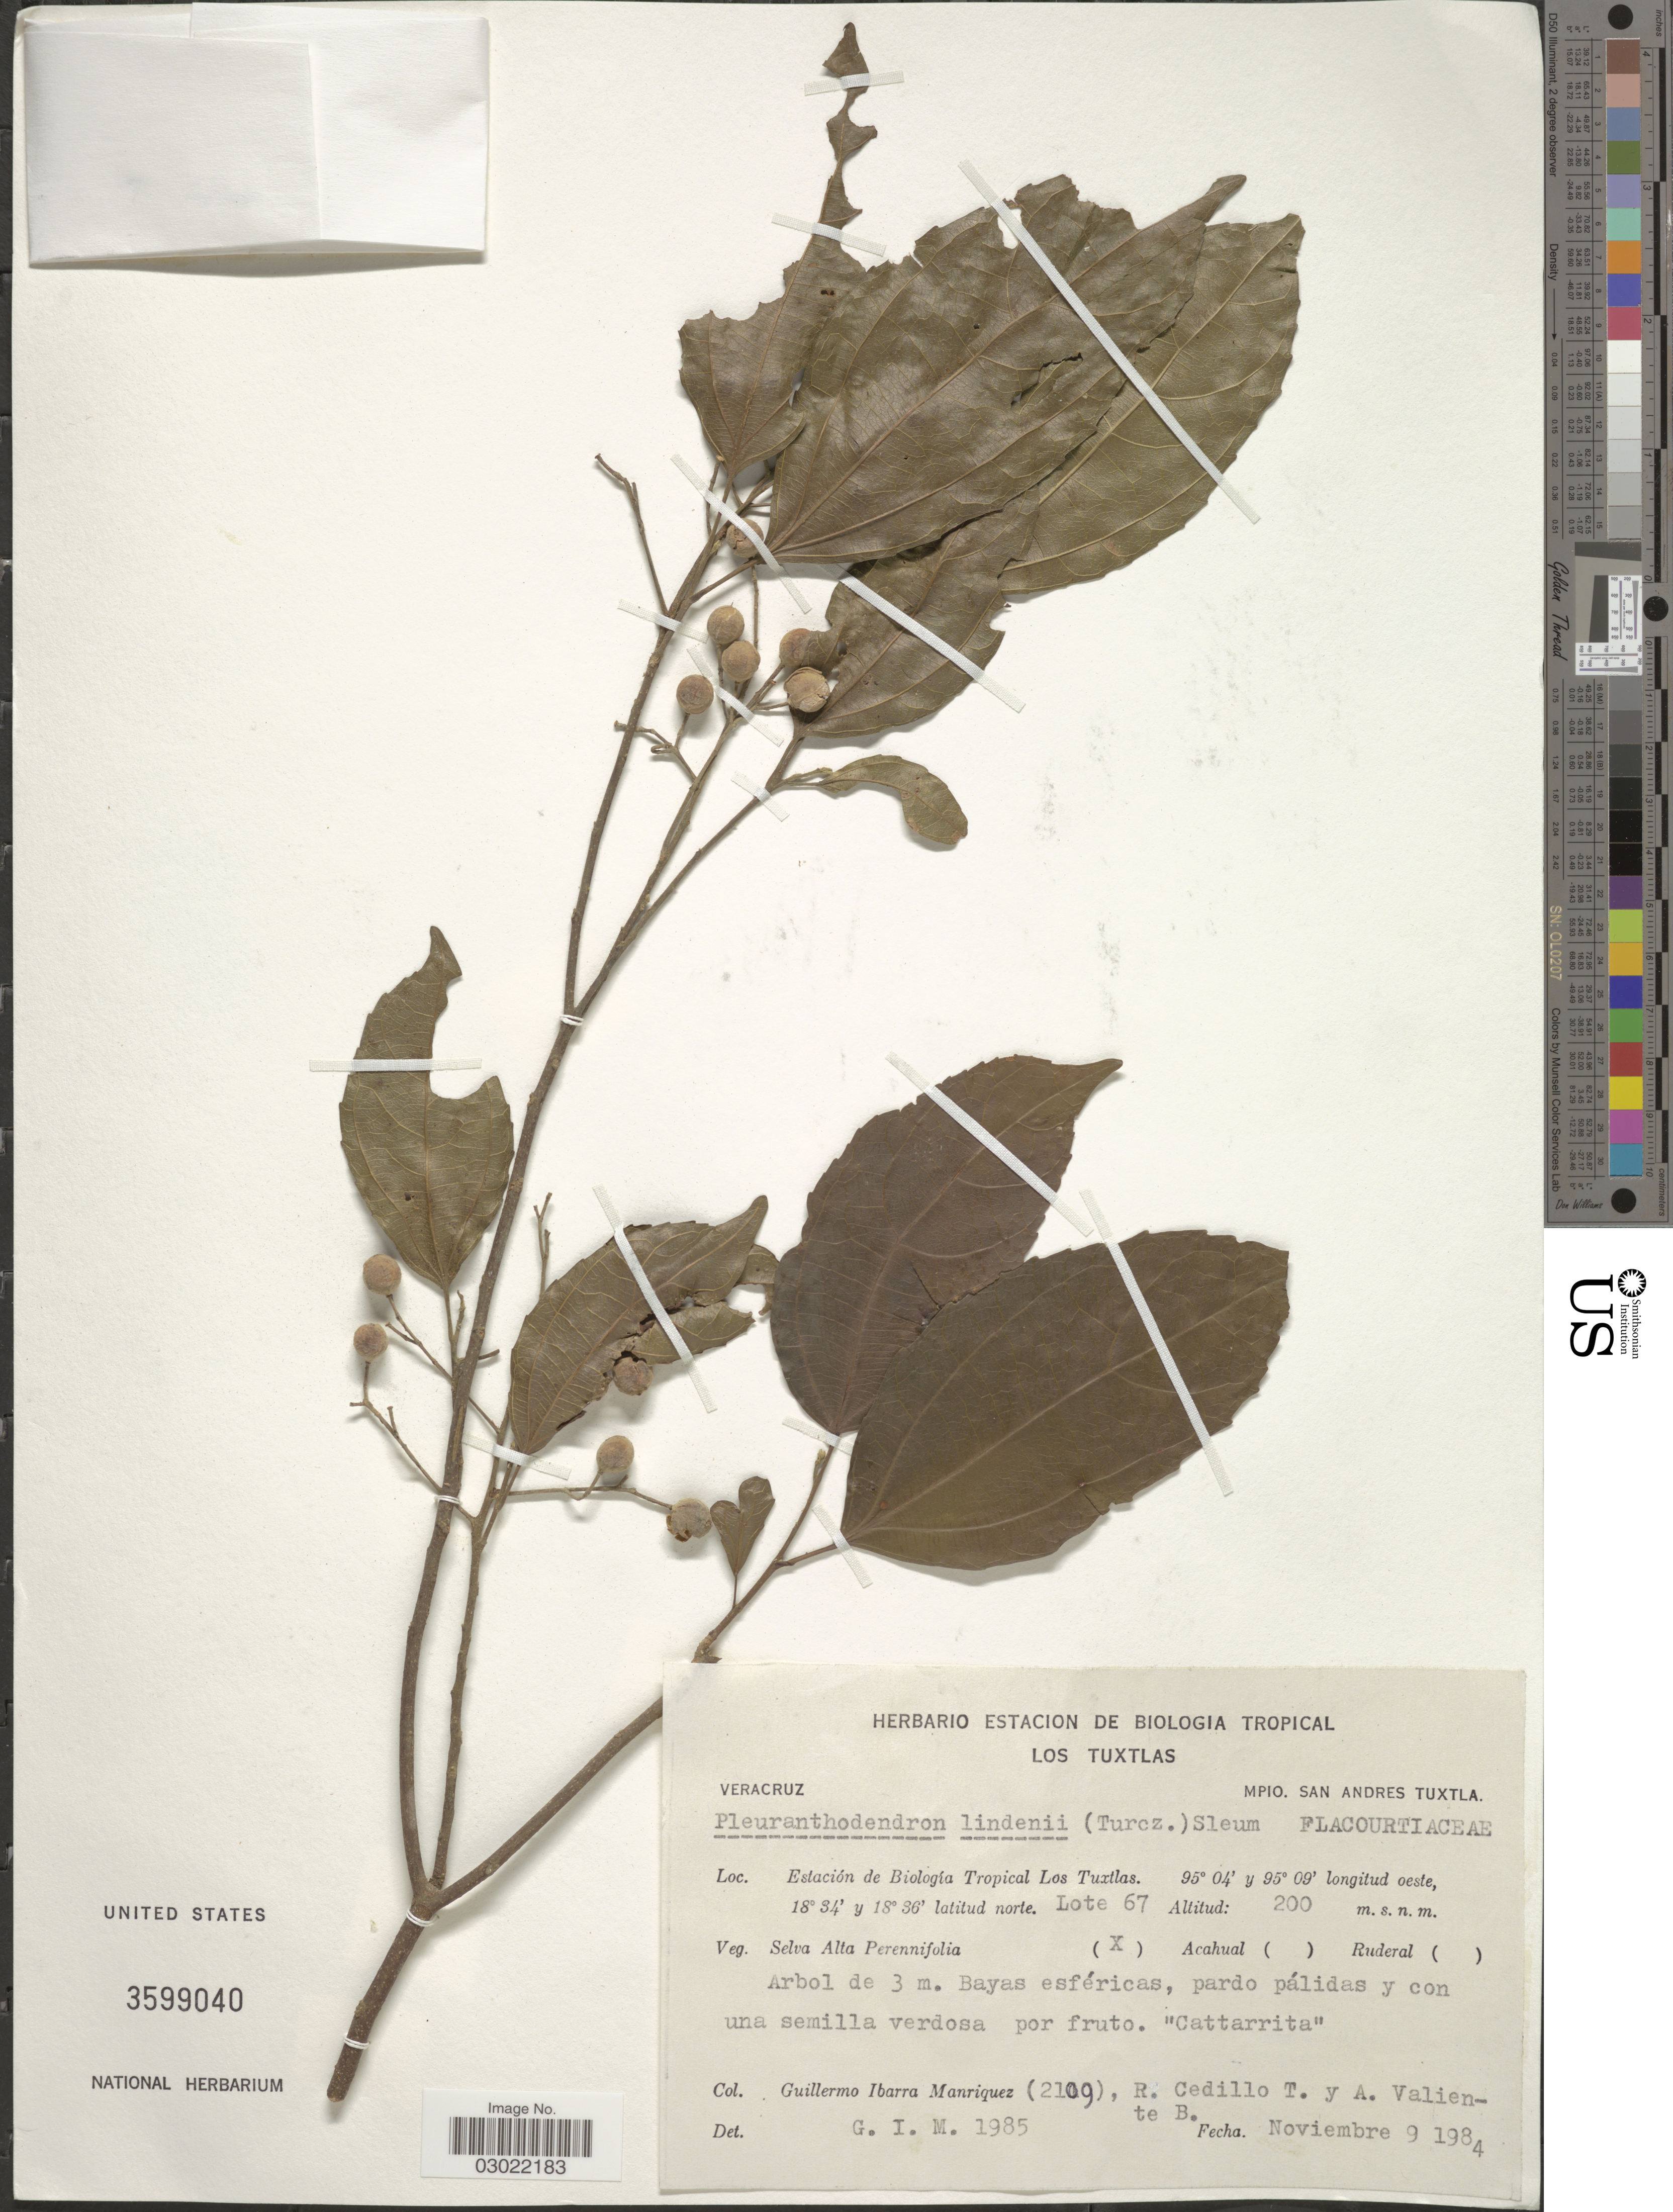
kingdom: Plantae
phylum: Tracheophyta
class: Magnoliopsida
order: Malpighiales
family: Salicaceae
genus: Pleuranthodendron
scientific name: Pleuranthodendron lindenii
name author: (Turcz.) Sleumer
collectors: G. Ibarra-Manríquez, R. CedilloT. & A. Valiente B.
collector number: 2109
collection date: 1984-11-09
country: Mexico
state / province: Veracruz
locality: Veracruz. Mpio. San Andres Tuxtla. Estación de Biología Tropical Los Tuxtlas.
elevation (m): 200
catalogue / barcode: US 3599040